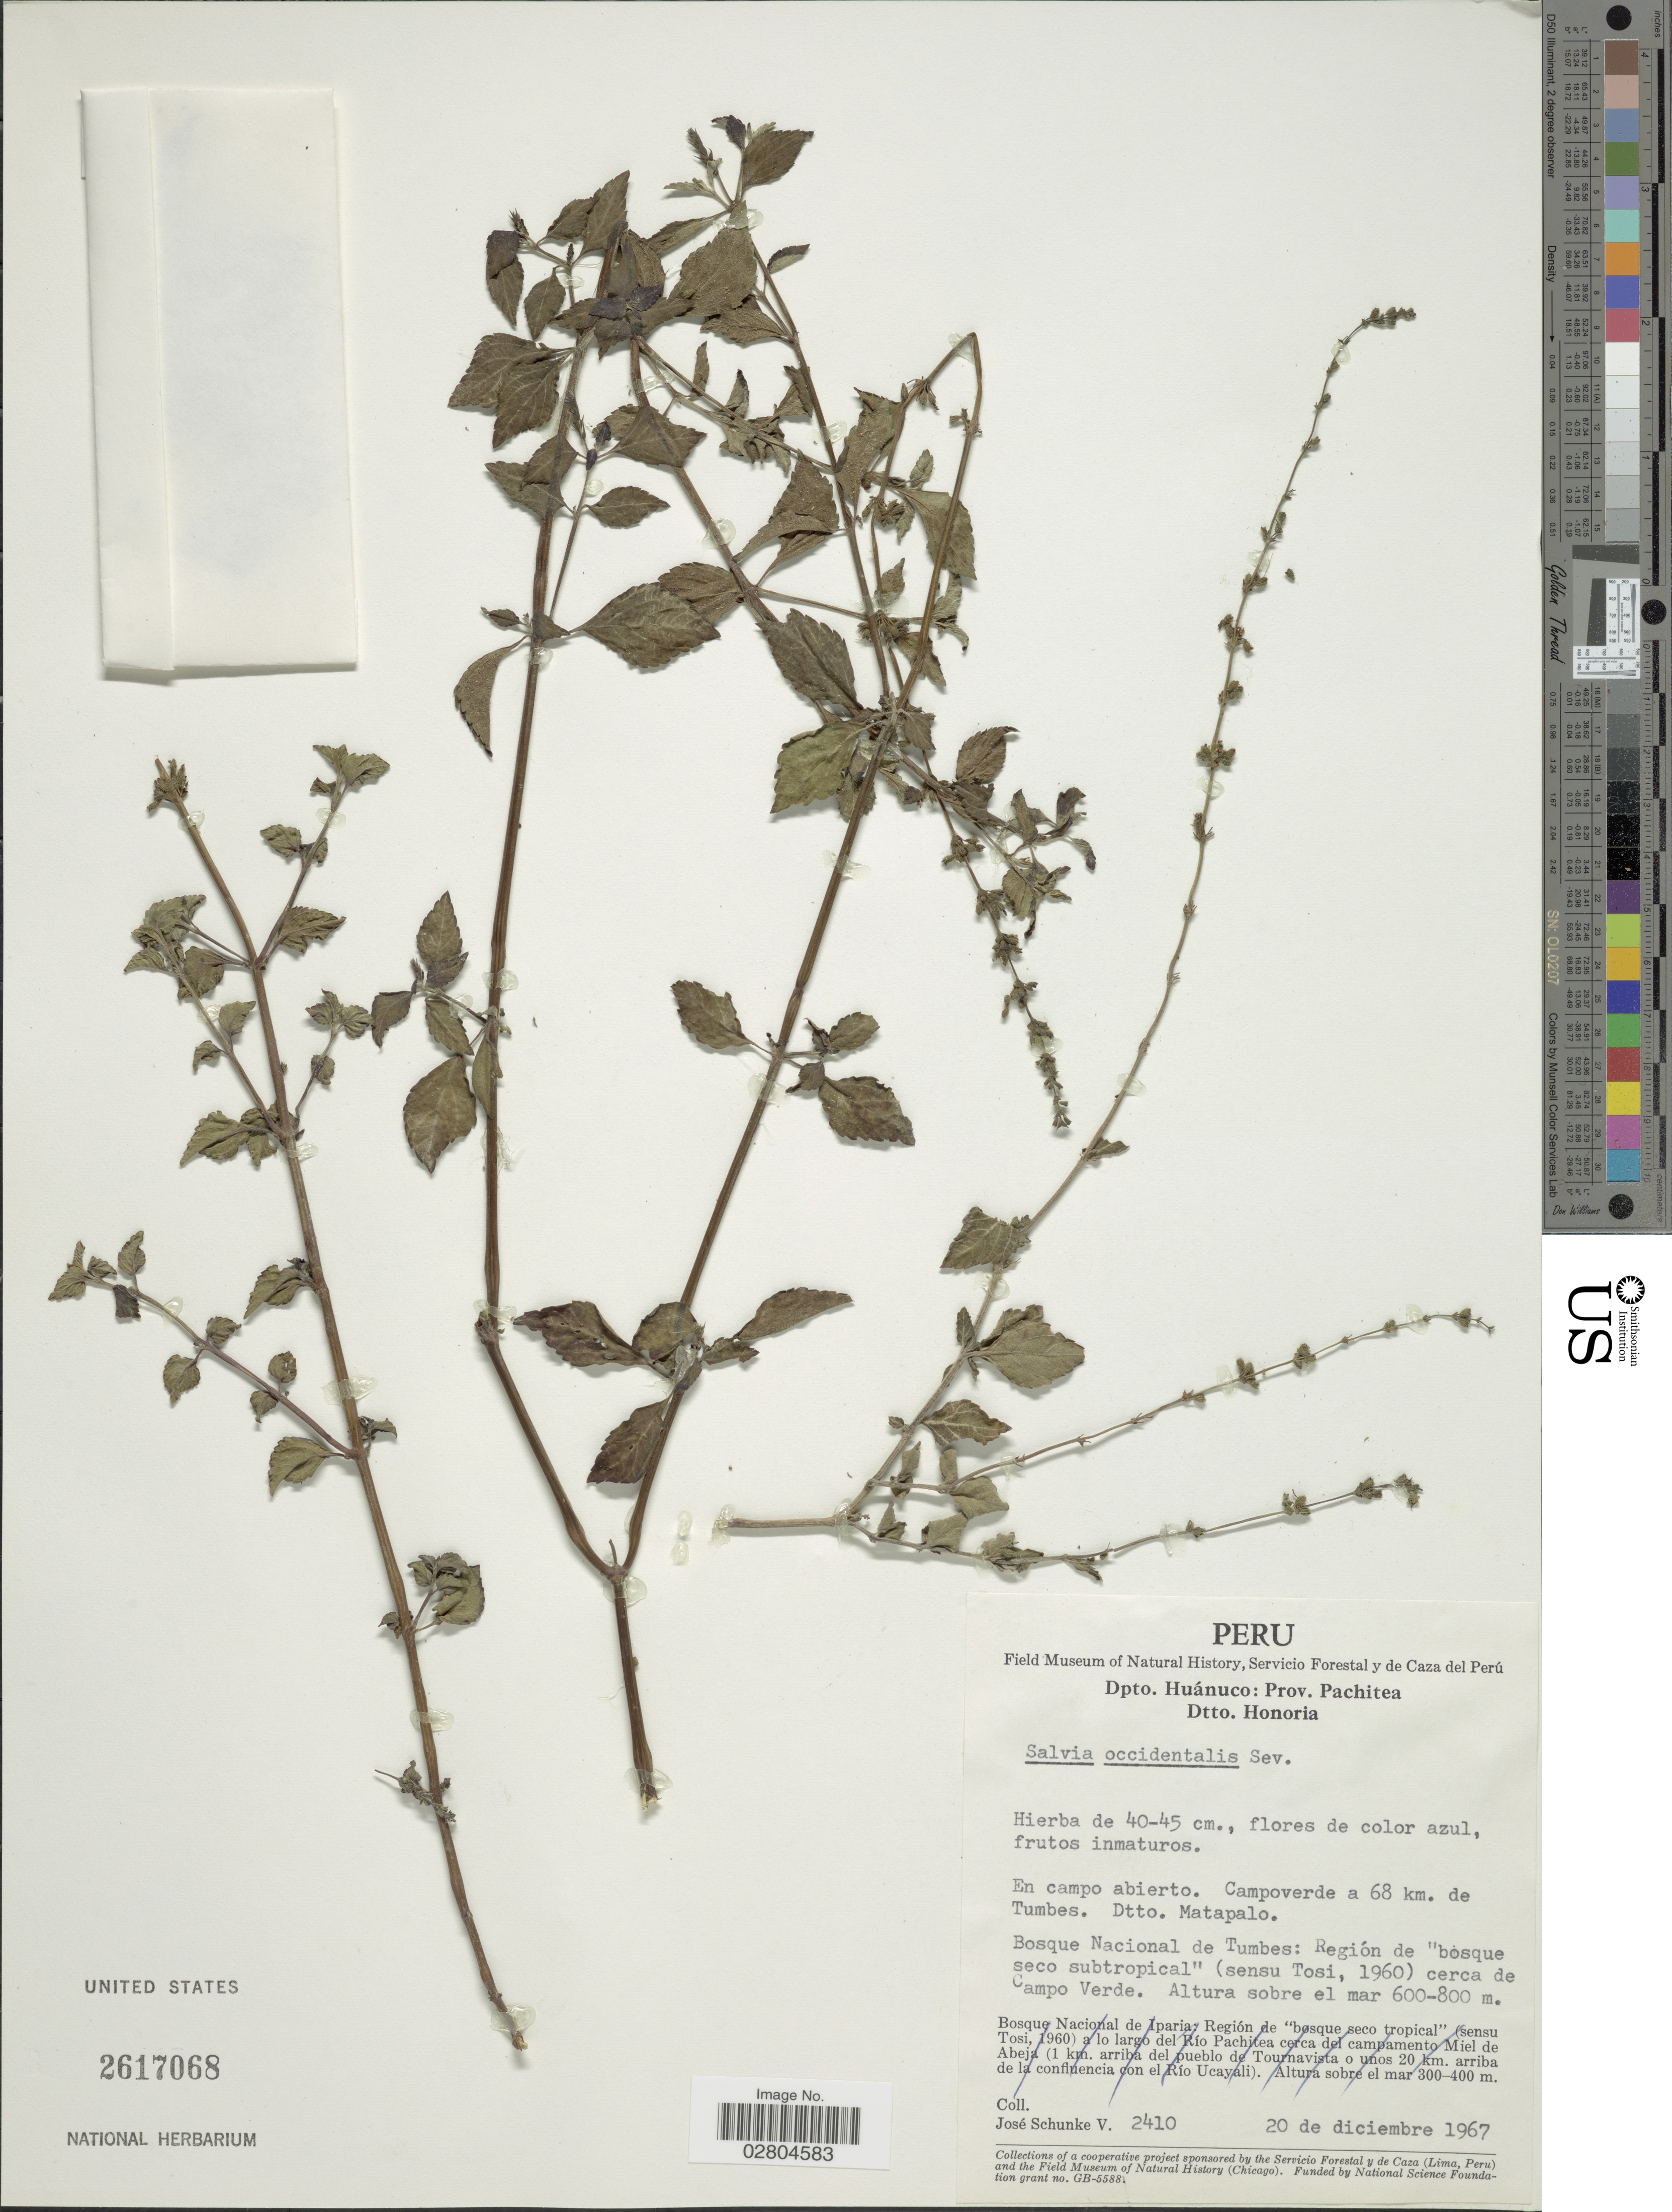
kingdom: Plantae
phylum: Tracheophyta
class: Magnoliopsida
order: Lamiales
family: Lamiaceae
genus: Salvia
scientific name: Salvia occidentalis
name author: Sw.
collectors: J. Schunke Vigo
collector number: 2410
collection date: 1967-12-20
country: Peru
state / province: Huánuco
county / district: Pachitea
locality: Dpto. Huánuco: Prov. Pachitea Dtto Honoria. En campo abierto. Campoverde a 68 km. de Tumbes. Dtto. Matapalo. Bosque Nacional de Tumbes: Région de "bosque seco subtropical" (sensu Tosi, 1960) cerca de Campo Verde.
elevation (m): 600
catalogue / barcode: US 2617068